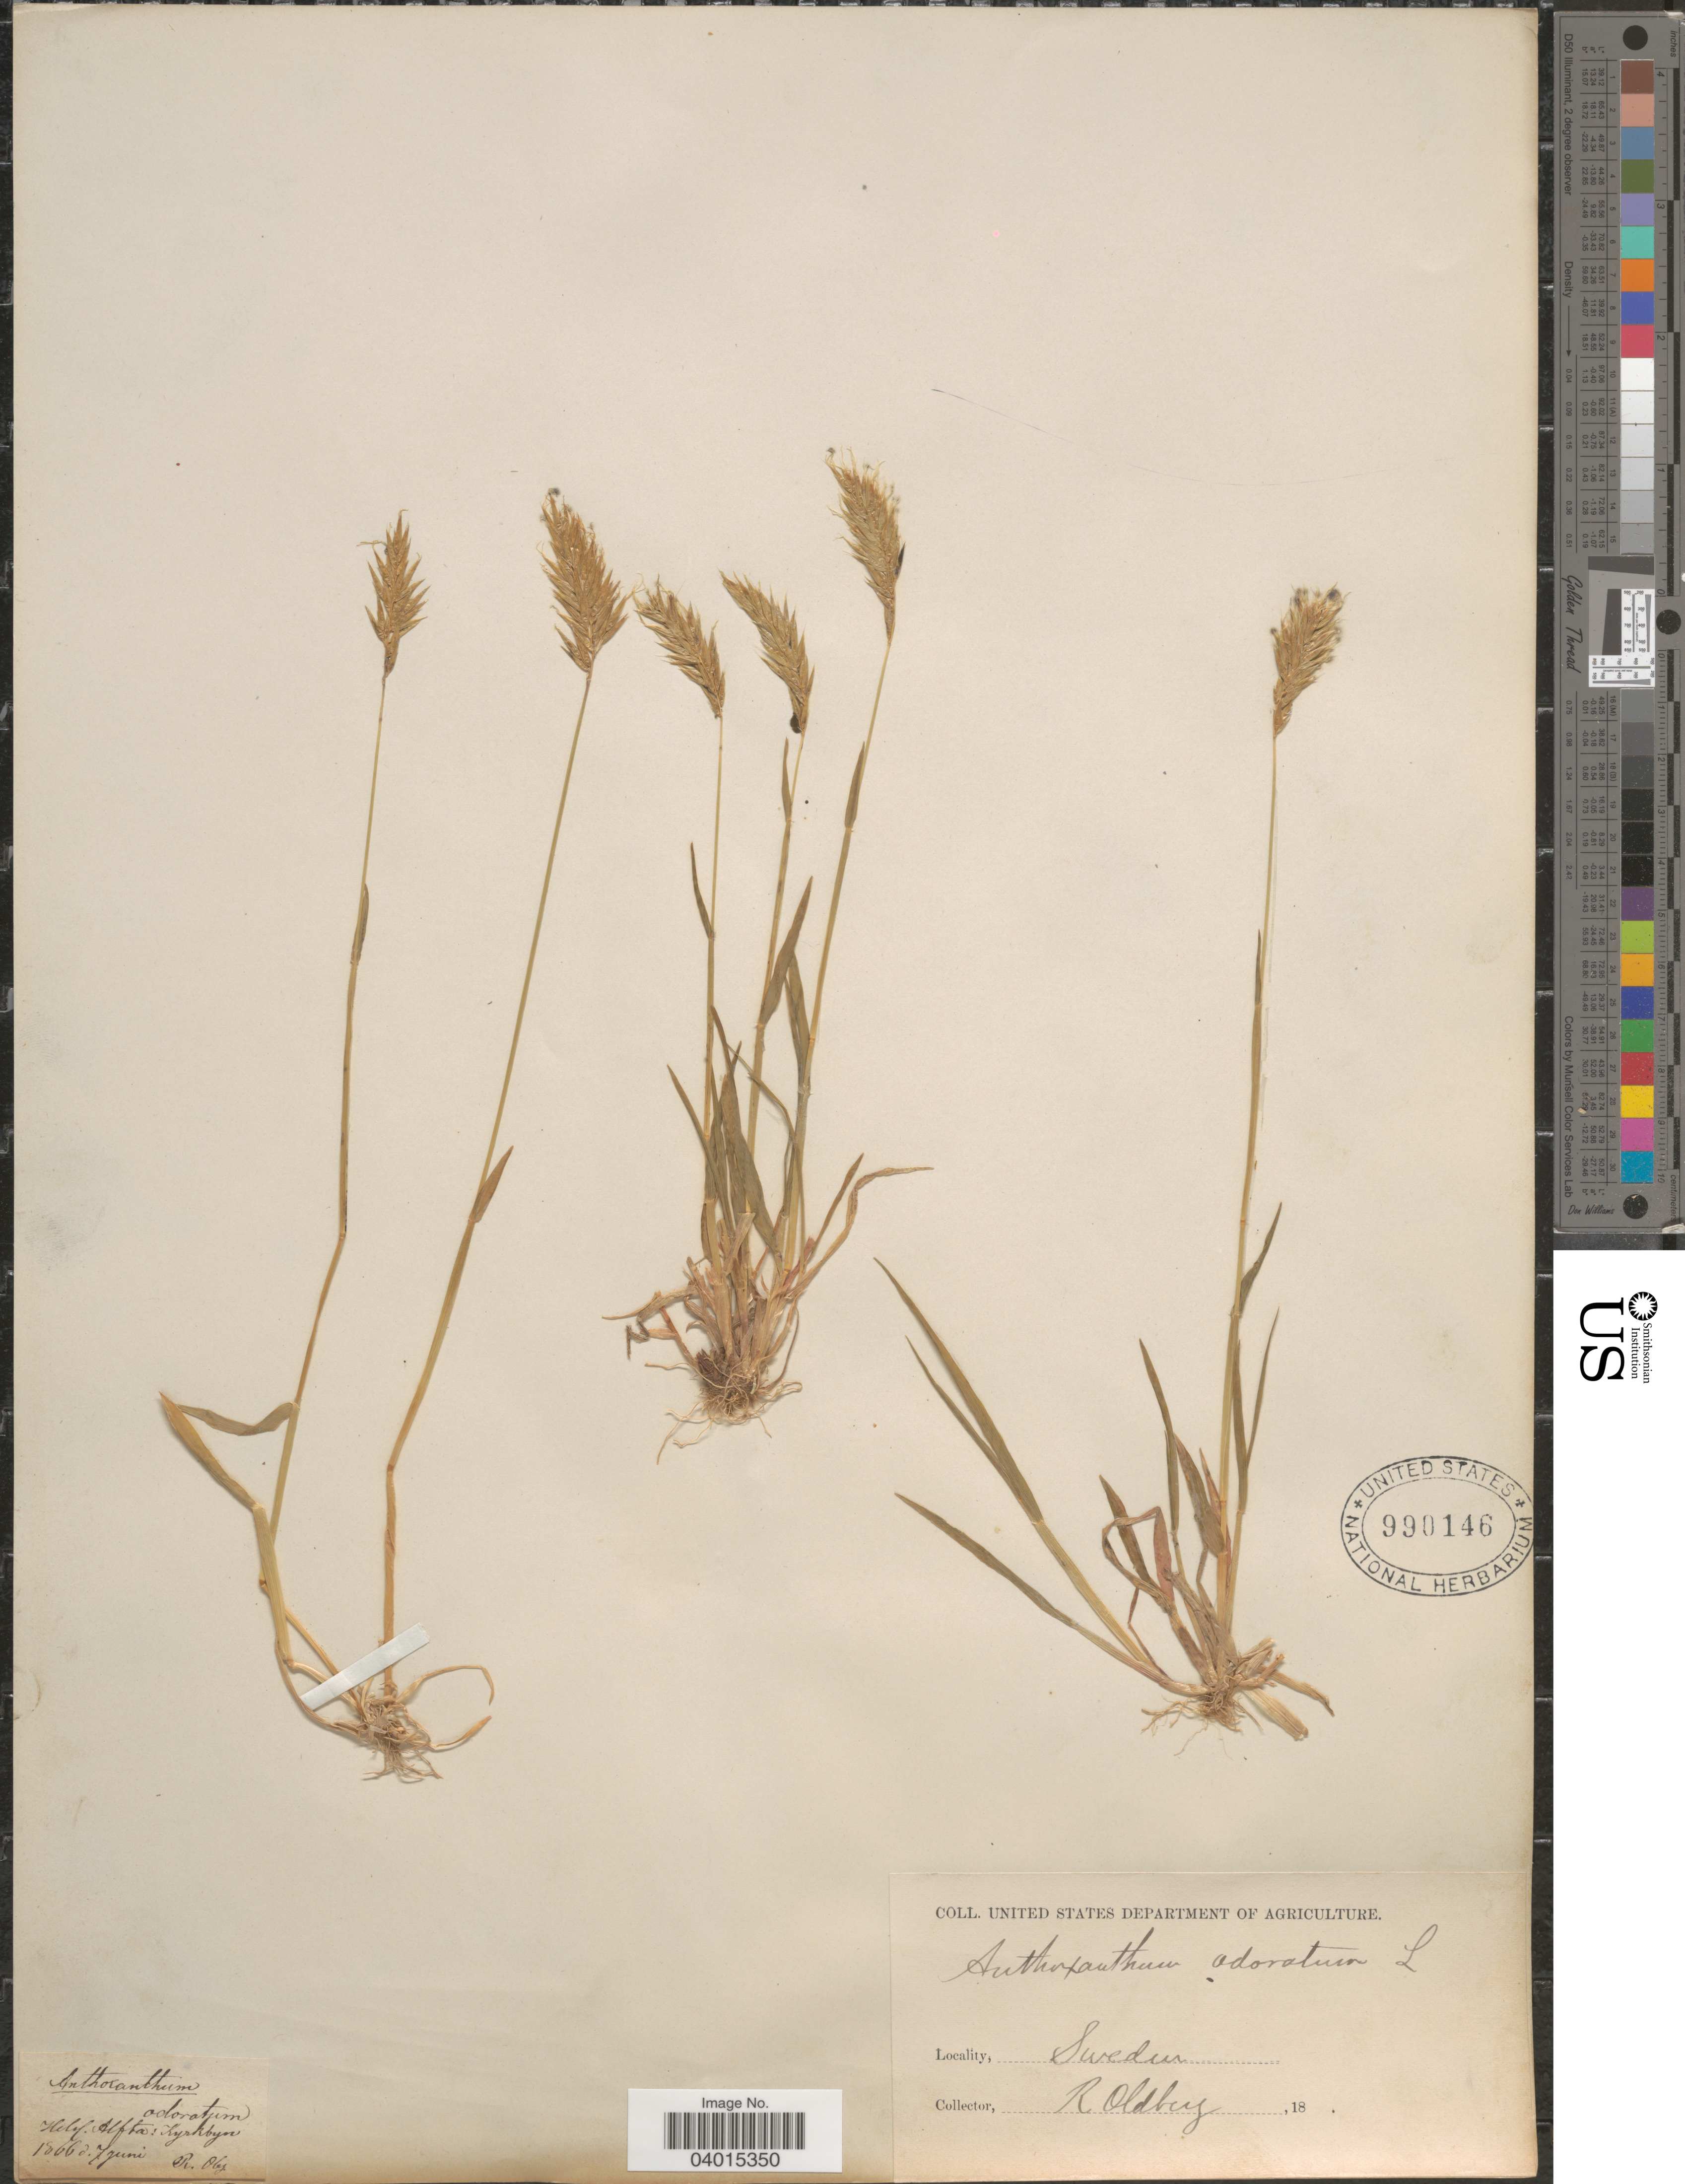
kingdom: Plantae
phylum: Tracheophyta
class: Liliopsida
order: Poales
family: Poaceae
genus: Anthoxanthum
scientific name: Anthoxanthum odoratum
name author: L.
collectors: R. Oldberg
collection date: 1866-06-07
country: Sweden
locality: Helsf. Alfta: Kyrkbyn.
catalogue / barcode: US 990146